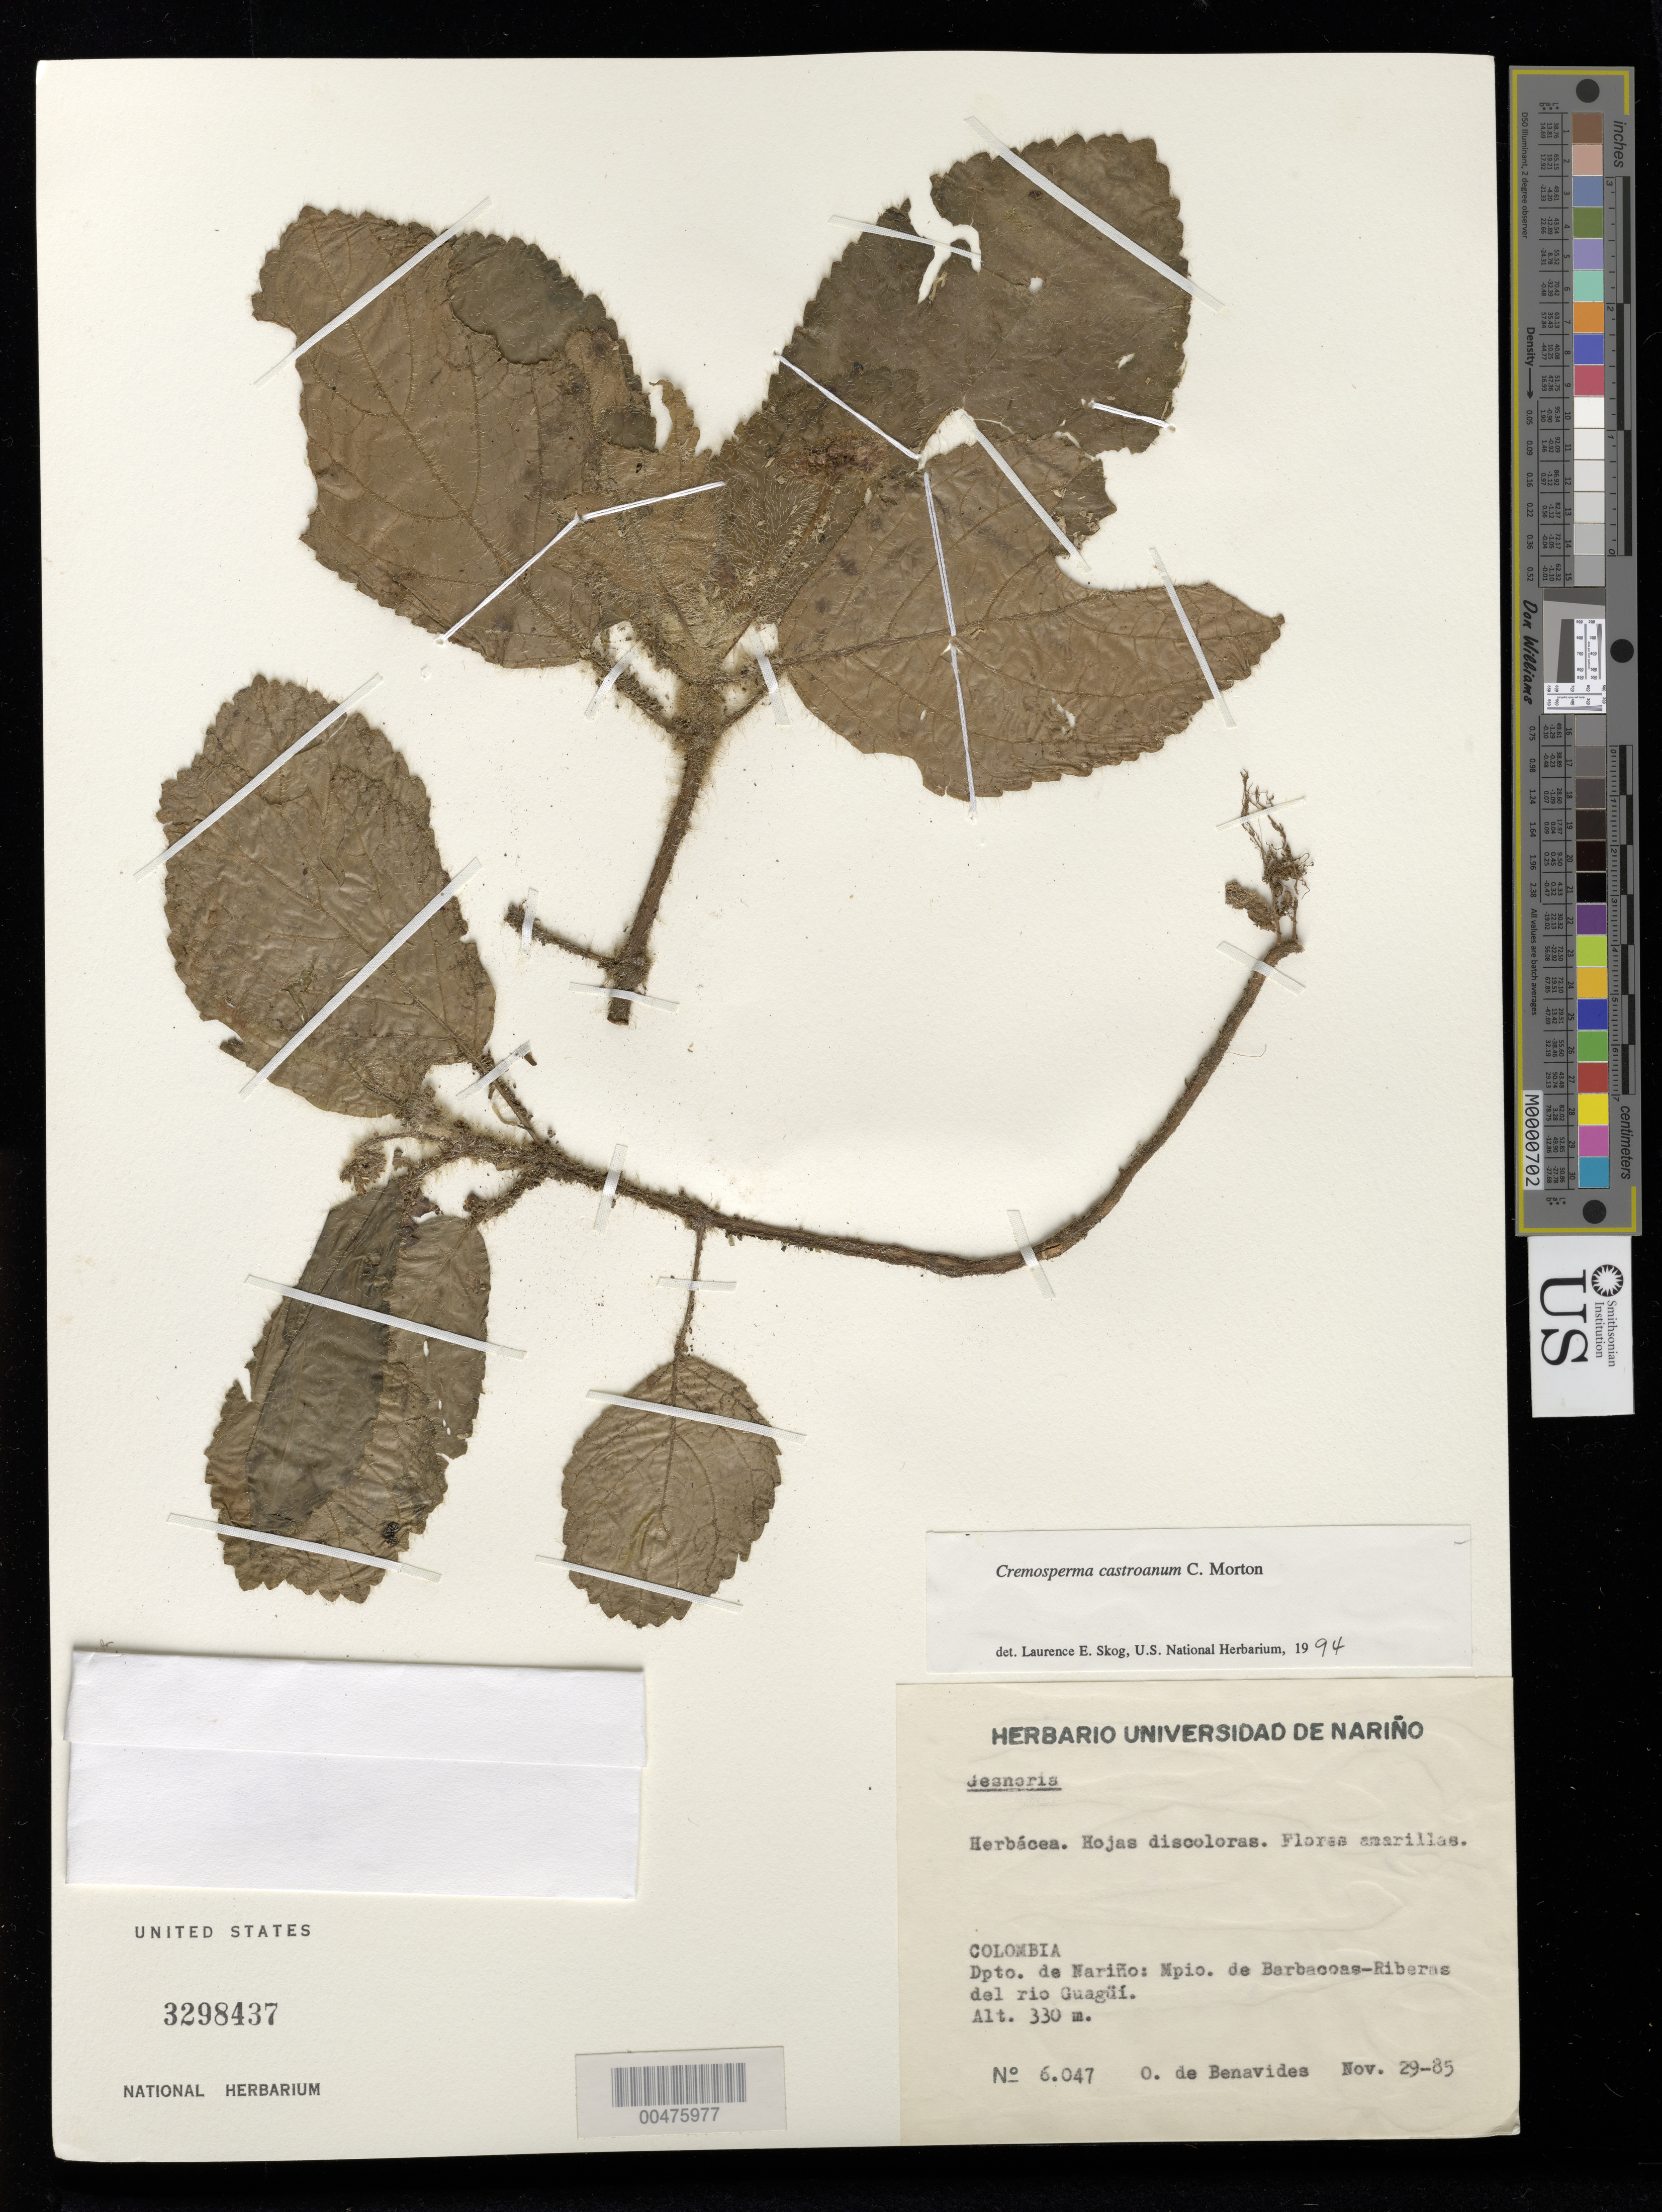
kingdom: Plantae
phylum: Tracheophyta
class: Magnoliopsida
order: Lamiales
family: Gesneriaceae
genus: Cremosperma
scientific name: Cremosperma castroanum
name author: C.V. Morton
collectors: Olga S. de Benavides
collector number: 6047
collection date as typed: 29 Nov 1985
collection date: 1985-11-29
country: Colombia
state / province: Nariño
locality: Barbacoas- Riberas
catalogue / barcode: US 3298437